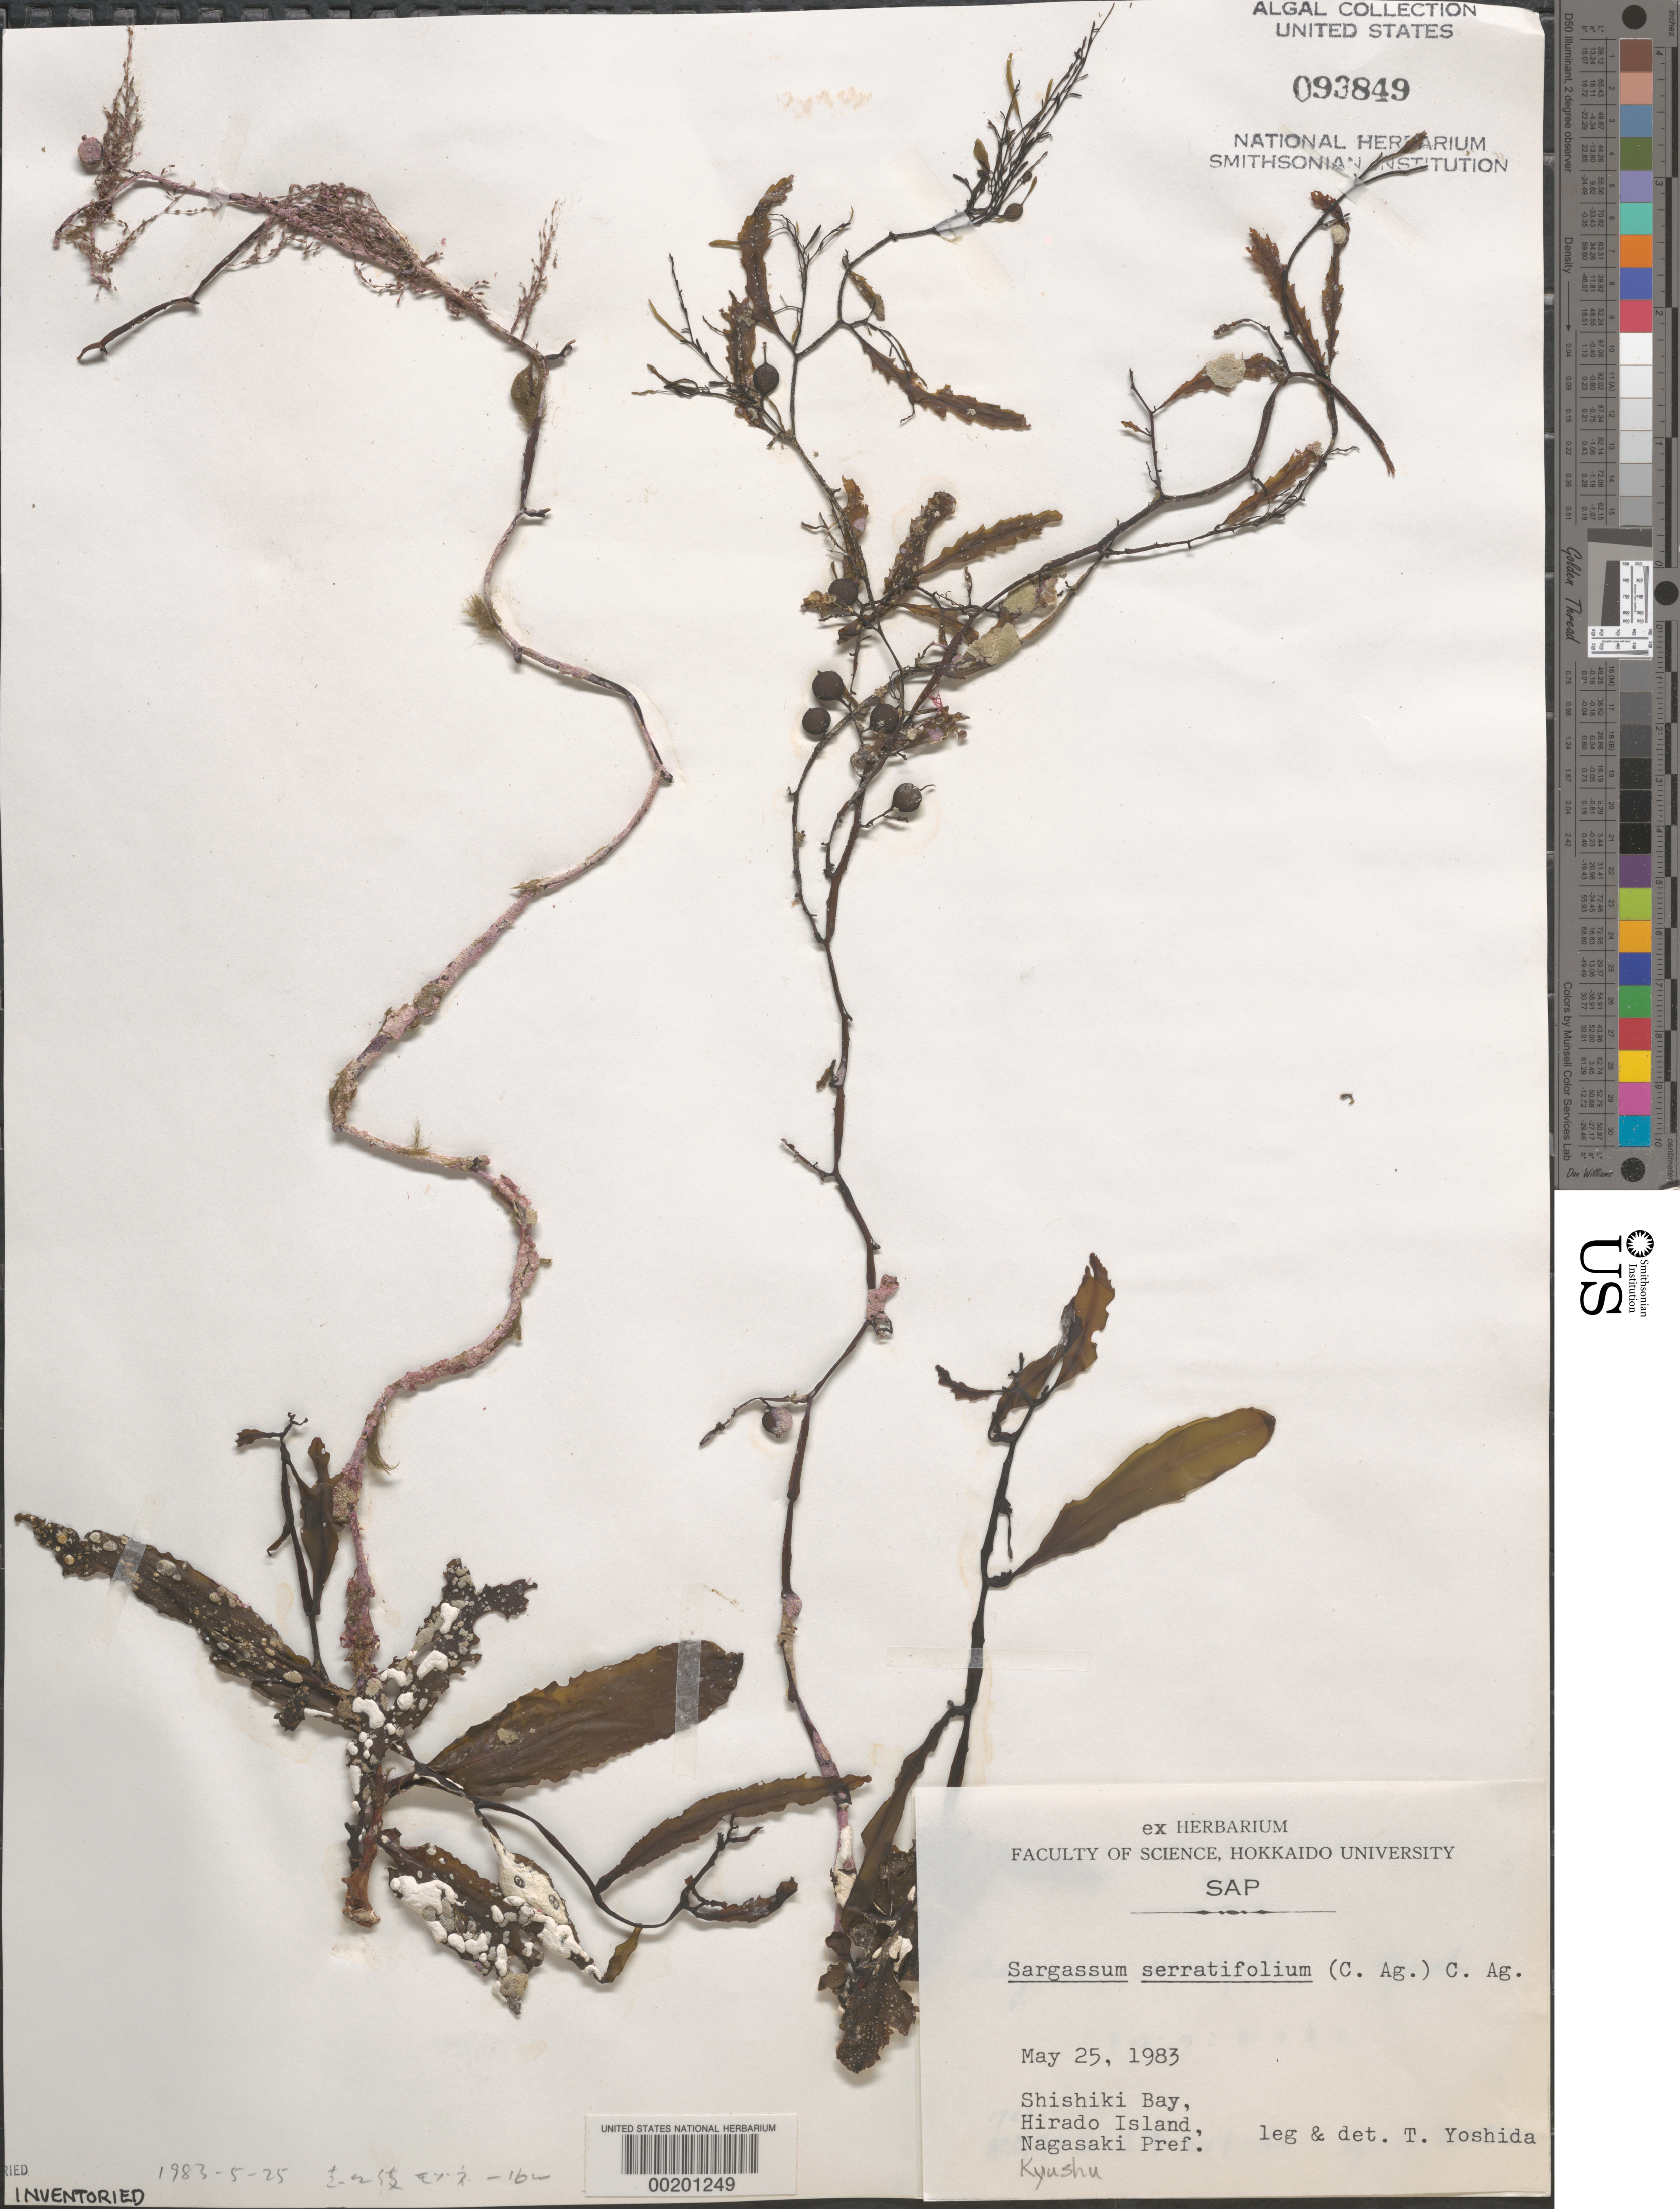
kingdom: Chromista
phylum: Ochrophyta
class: Phaeophyceae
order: Fucales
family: Sargassaceae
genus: Sargassum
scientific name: Sargassum serratifolium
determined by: Yoshida, T.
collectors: T. Yoshida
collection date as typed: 25 May 1981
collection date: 1981-05-25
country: Japan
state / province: Nagasaki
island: Hirado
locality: Shishiki Bay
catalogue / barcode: US 93849